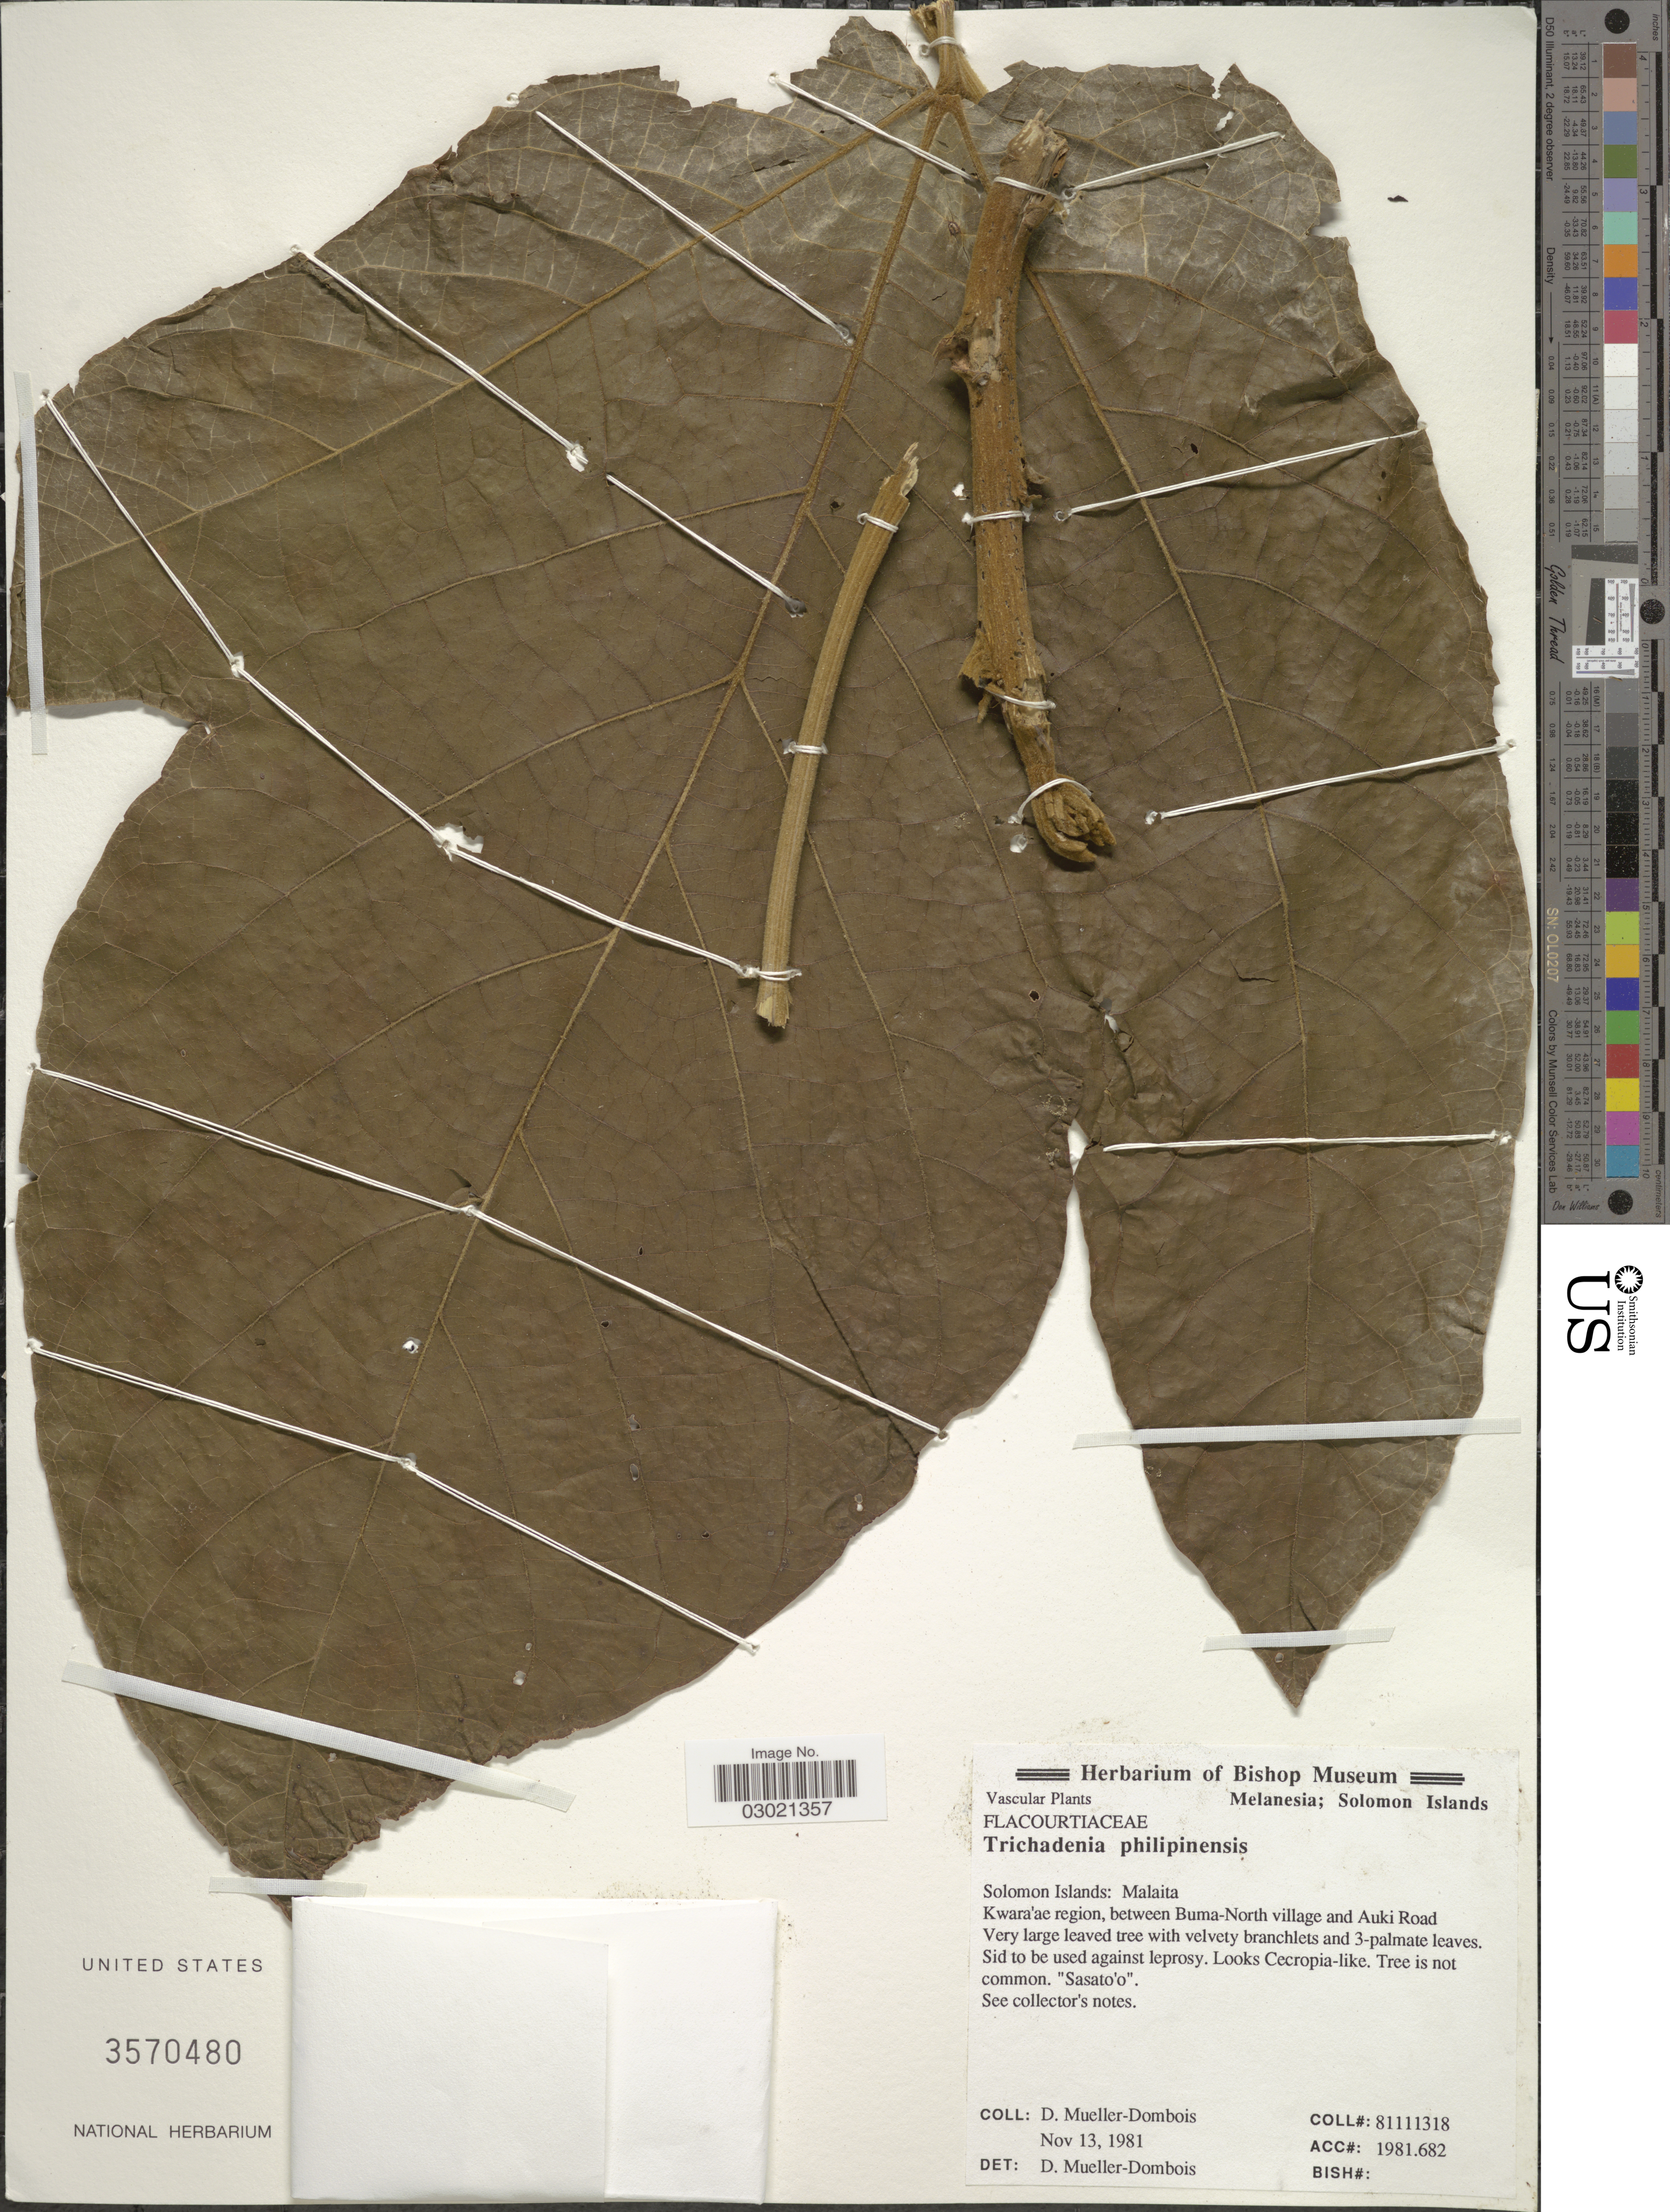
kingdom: Plantae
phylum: Tracheophyta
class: Magnoliopsida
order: Malpighiales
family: Achariaceae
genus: Trichadenia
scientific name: Trichadenia philippinensis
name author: Merr.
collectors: D. Mueller-Dombois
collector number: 81111318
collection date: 1981-11-13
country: Solomon Islands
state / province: Solomon Islands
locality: Malaita. Kwara'ae region, between Buma-North village and Auki Road.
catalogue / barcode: US 3570480